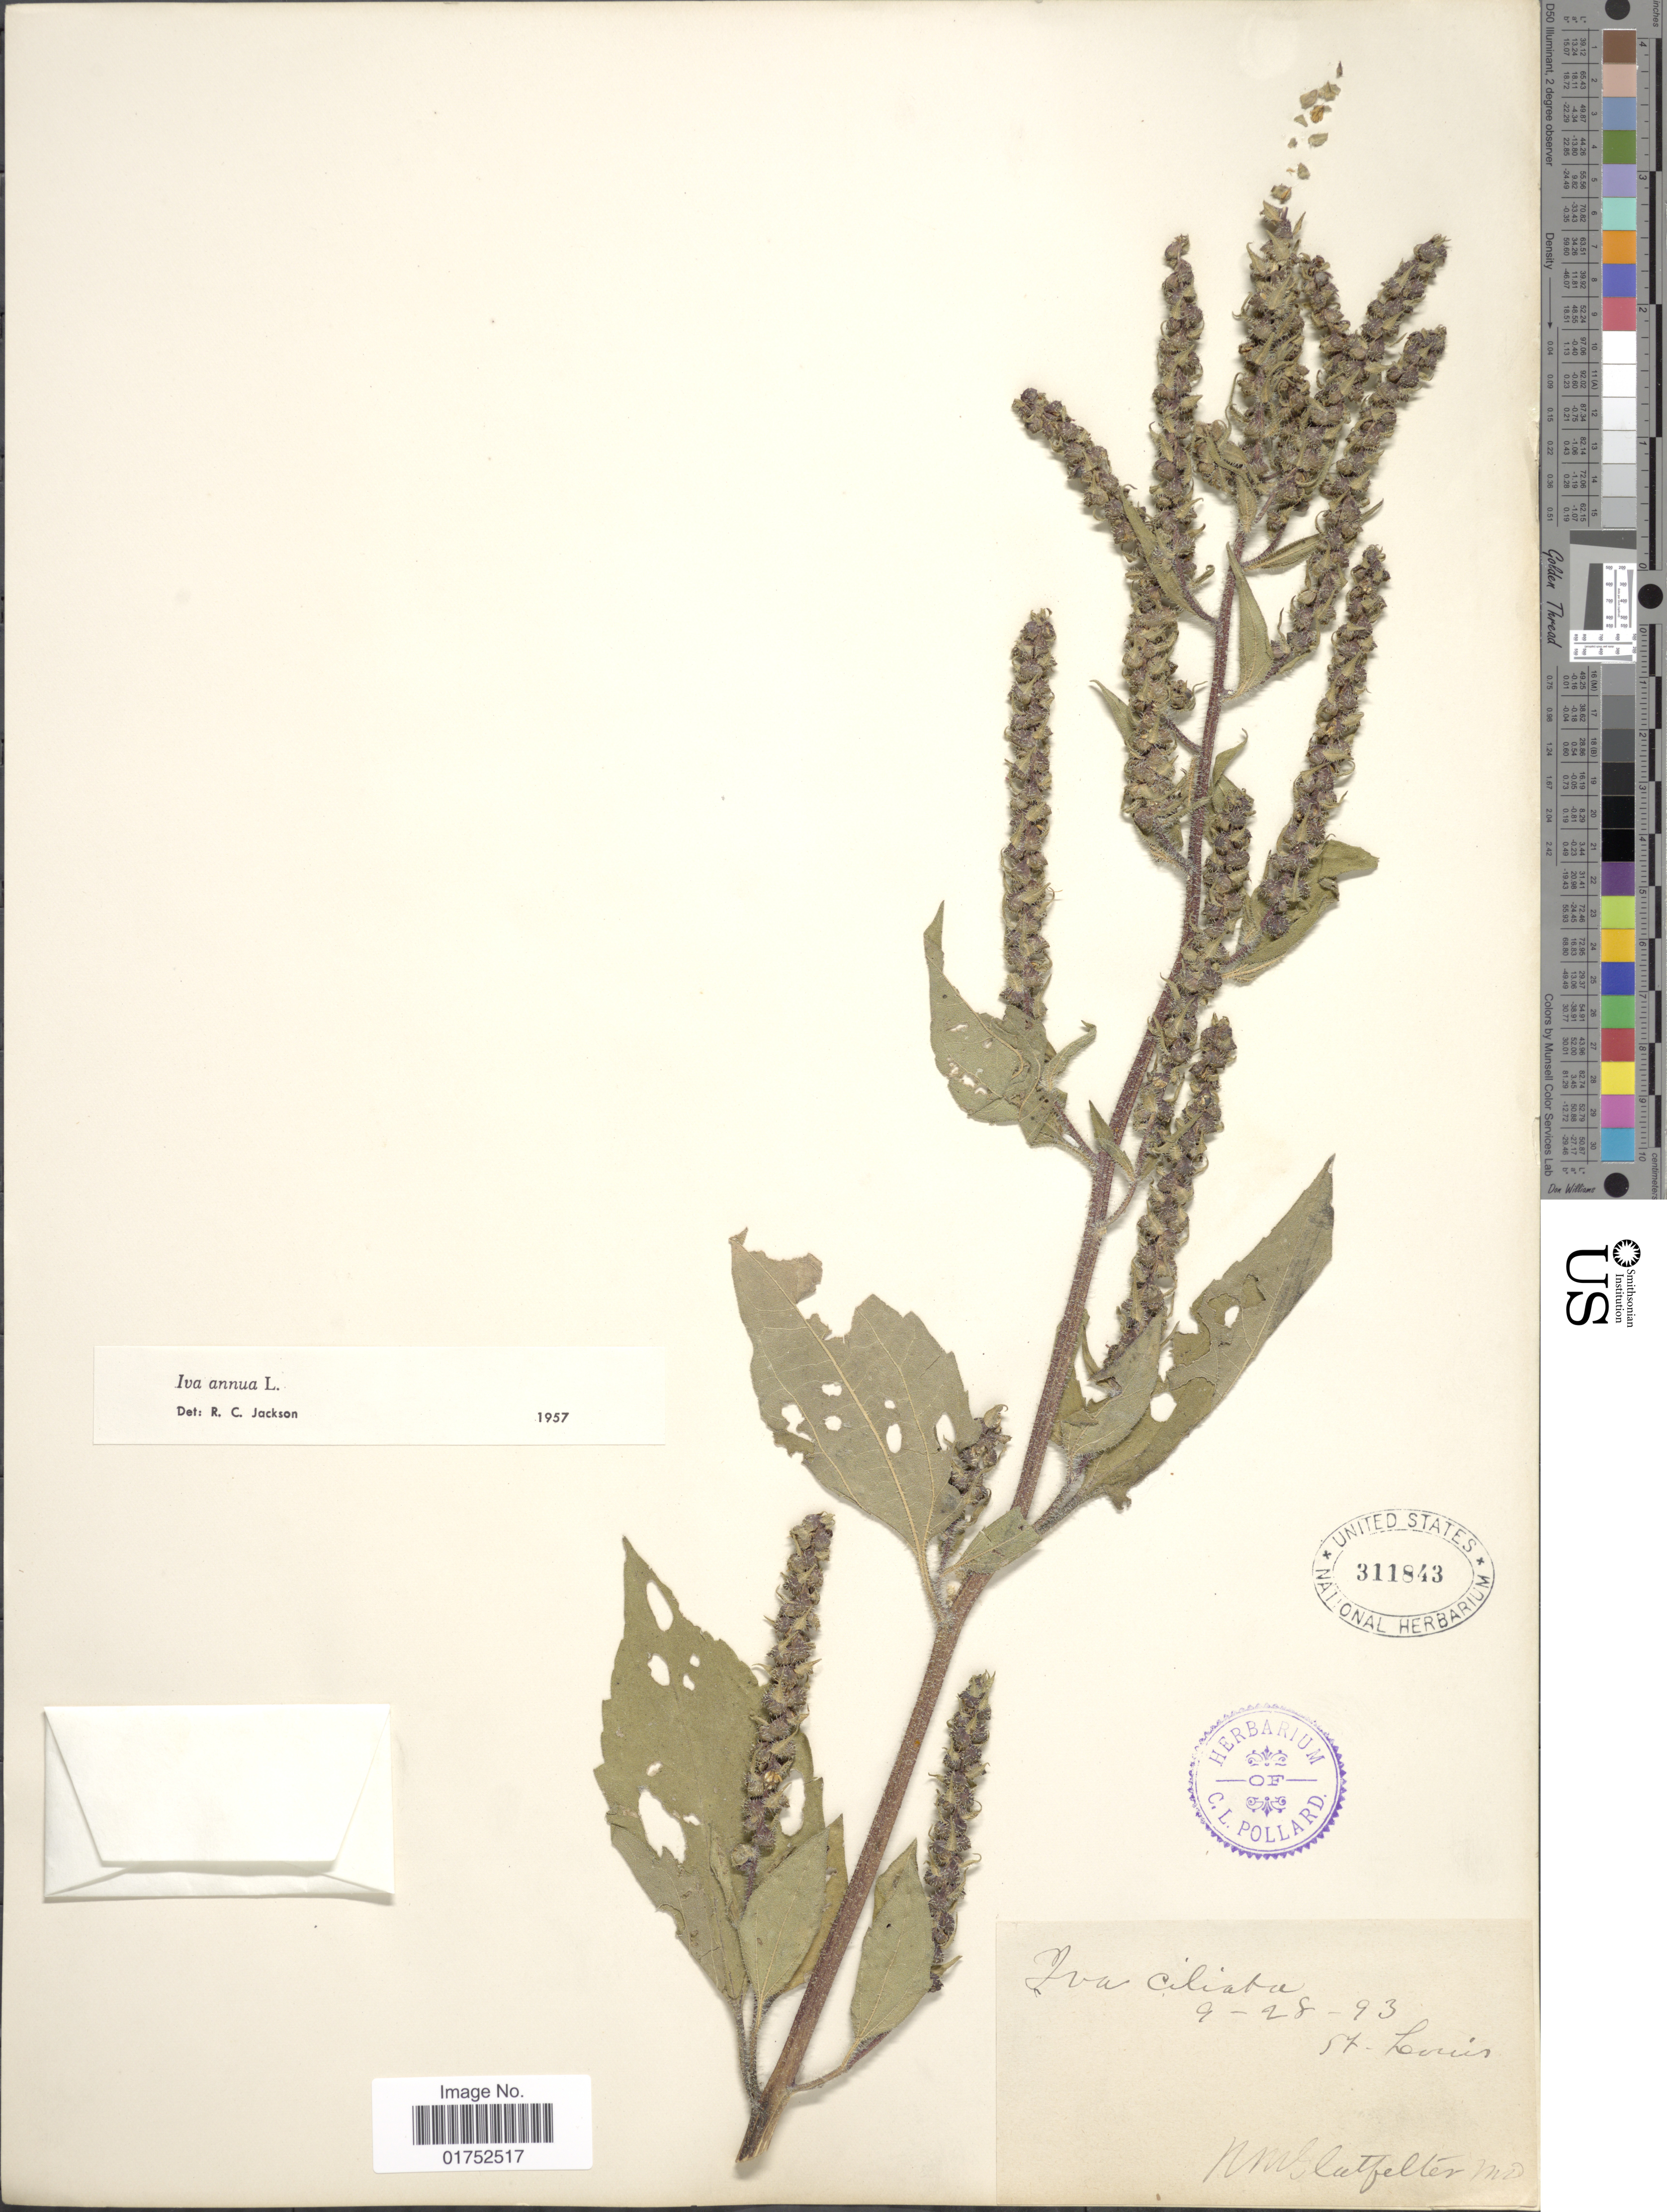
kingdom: Plantae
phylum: Tracheophyta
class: Magnoliopsida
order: Asterales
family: Asteraceae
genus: Iva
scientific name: Iva annua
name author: L.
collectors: N. M. Glatfelter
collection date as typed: Transcribed d/m/y: 28/9/93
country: United States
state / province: Maryland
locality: St. Louis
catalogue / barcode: US 311843